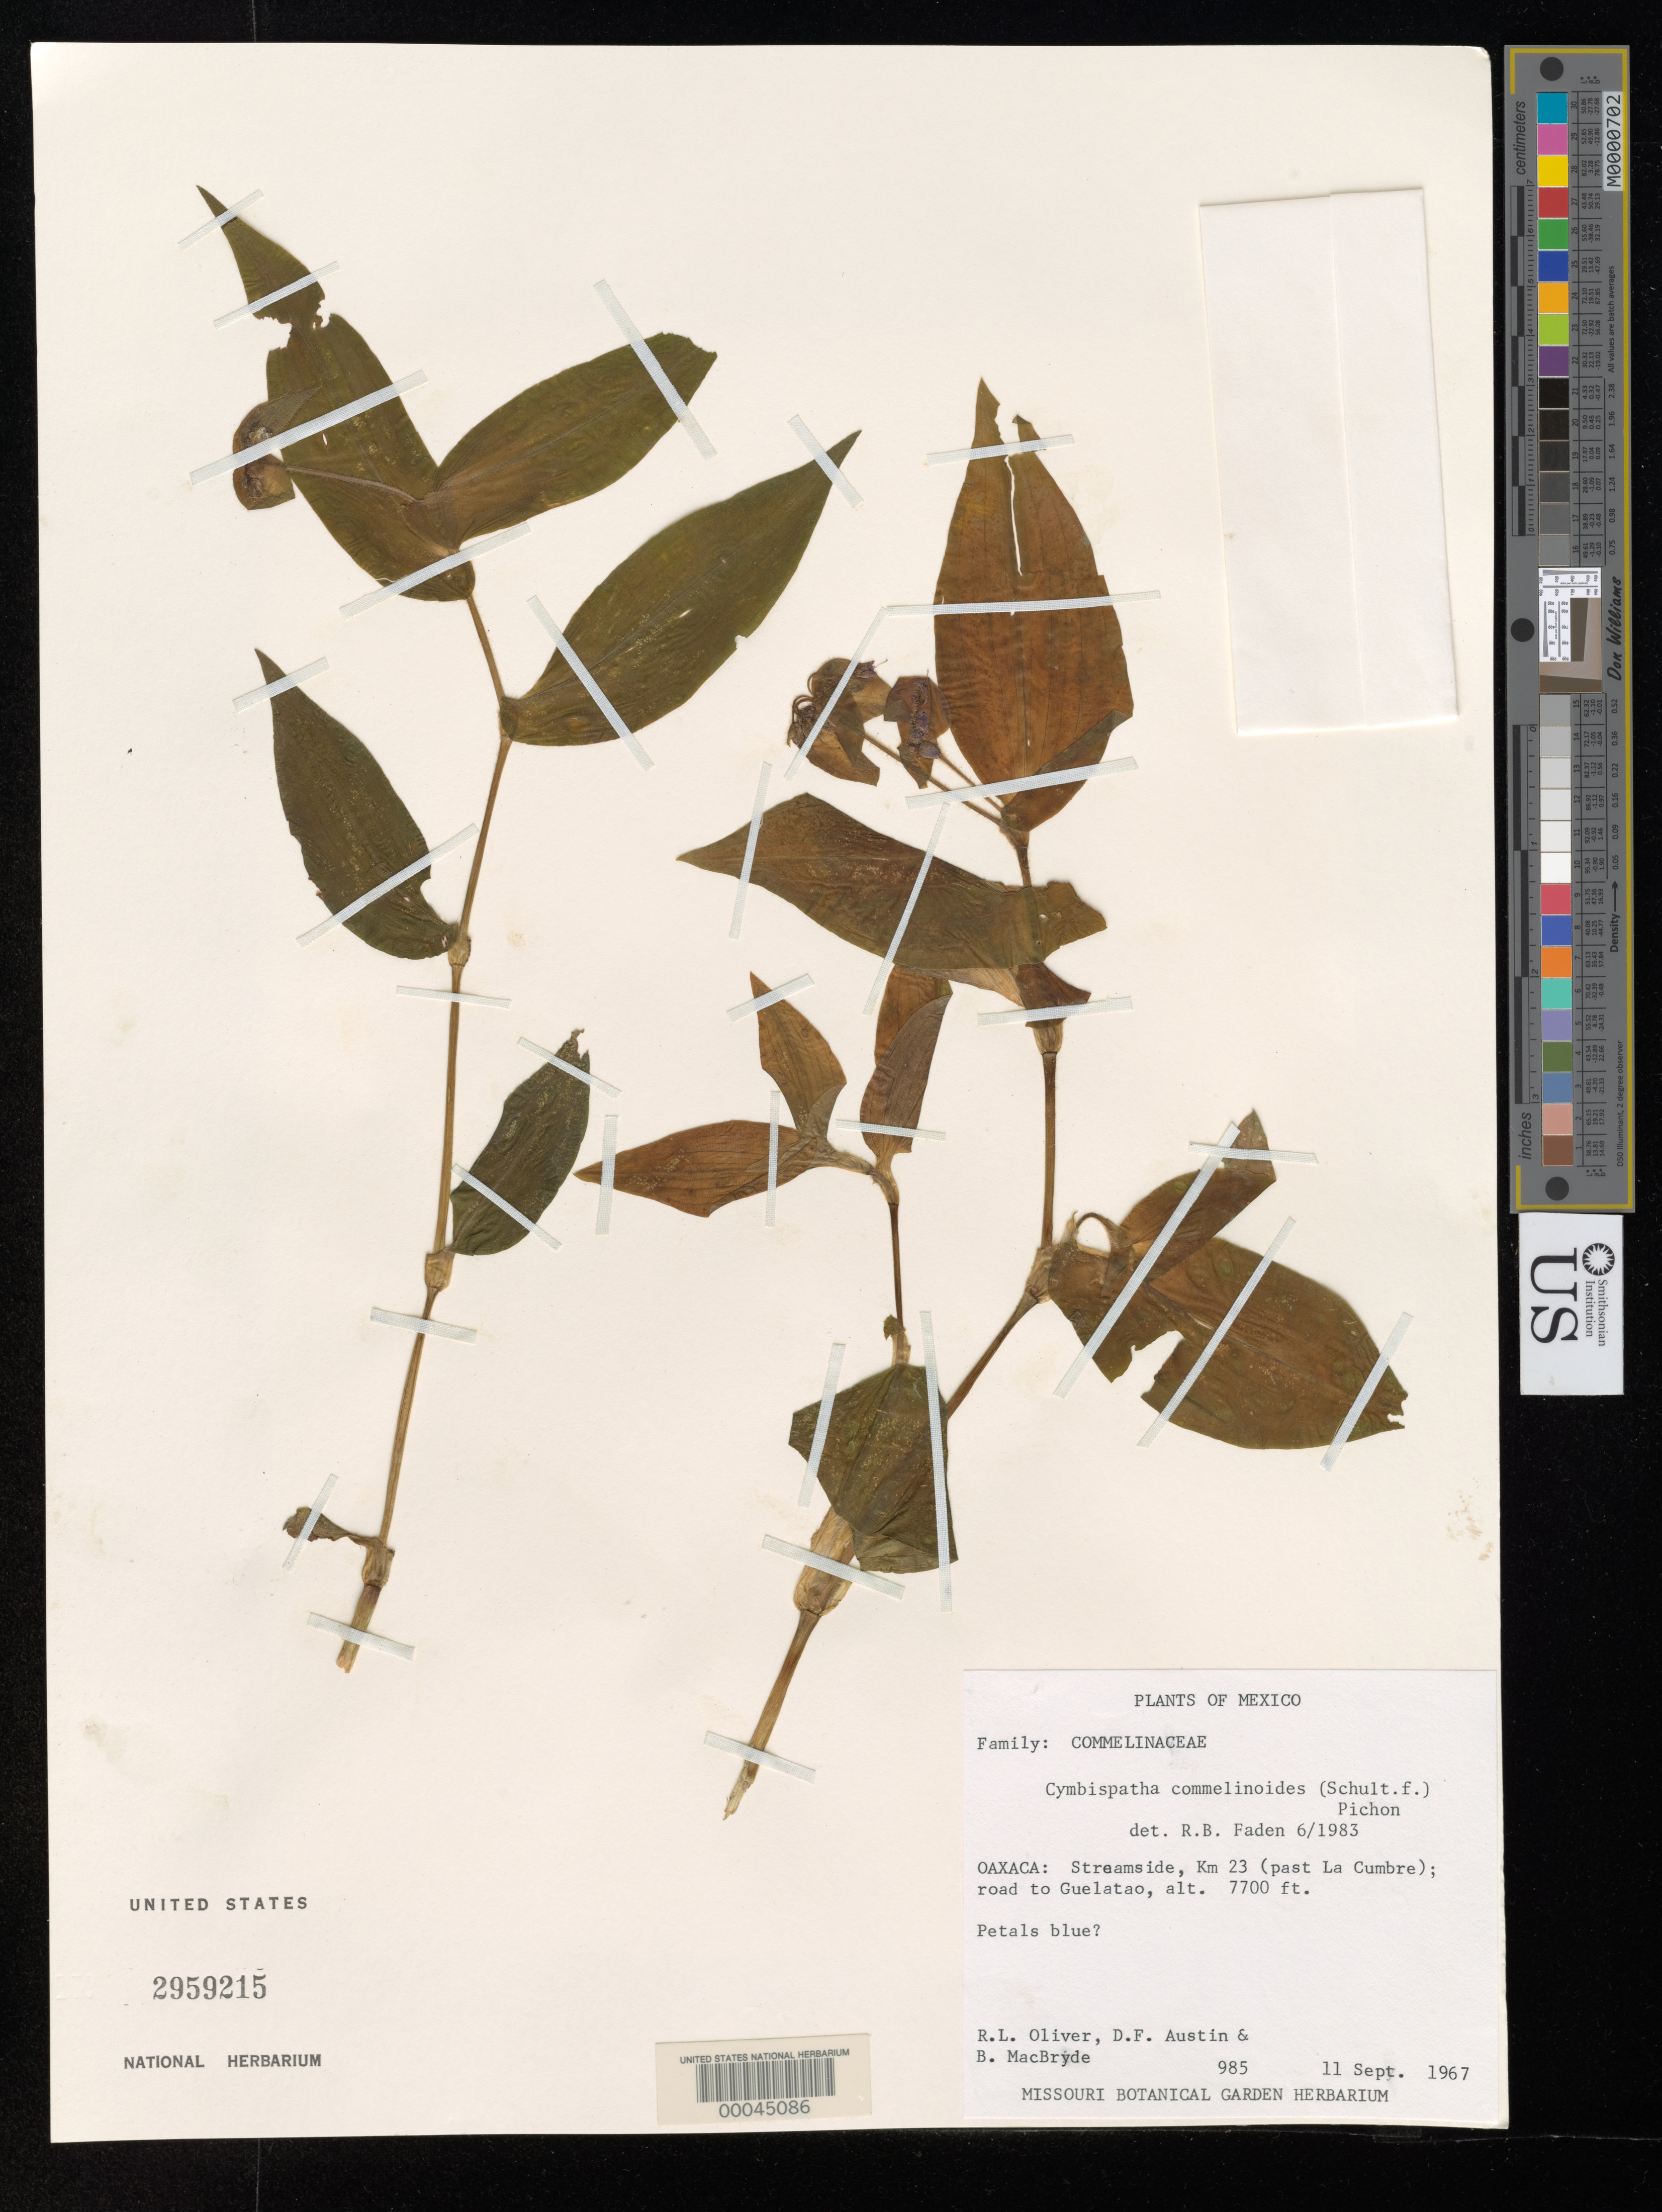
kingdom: Plantae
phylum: Tracheophyta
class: Liliopsida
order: Commelinales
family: Commelinaceae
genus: Tradescantia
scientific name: Tradescantia commelinoides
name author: Schult. & Schult. f.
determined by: Faden, Robert B., (US), Smithsonian Institution - National Museum of Natural History (UNITED STATES)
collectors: R. L. Oliver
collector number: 985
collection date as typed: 11 Sep 1967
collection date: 1967-09-11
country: Mexico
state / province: Oaxaca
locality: Past la cumbre towards guelato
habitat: Streambank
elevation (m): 2349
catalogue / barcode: US 2959215